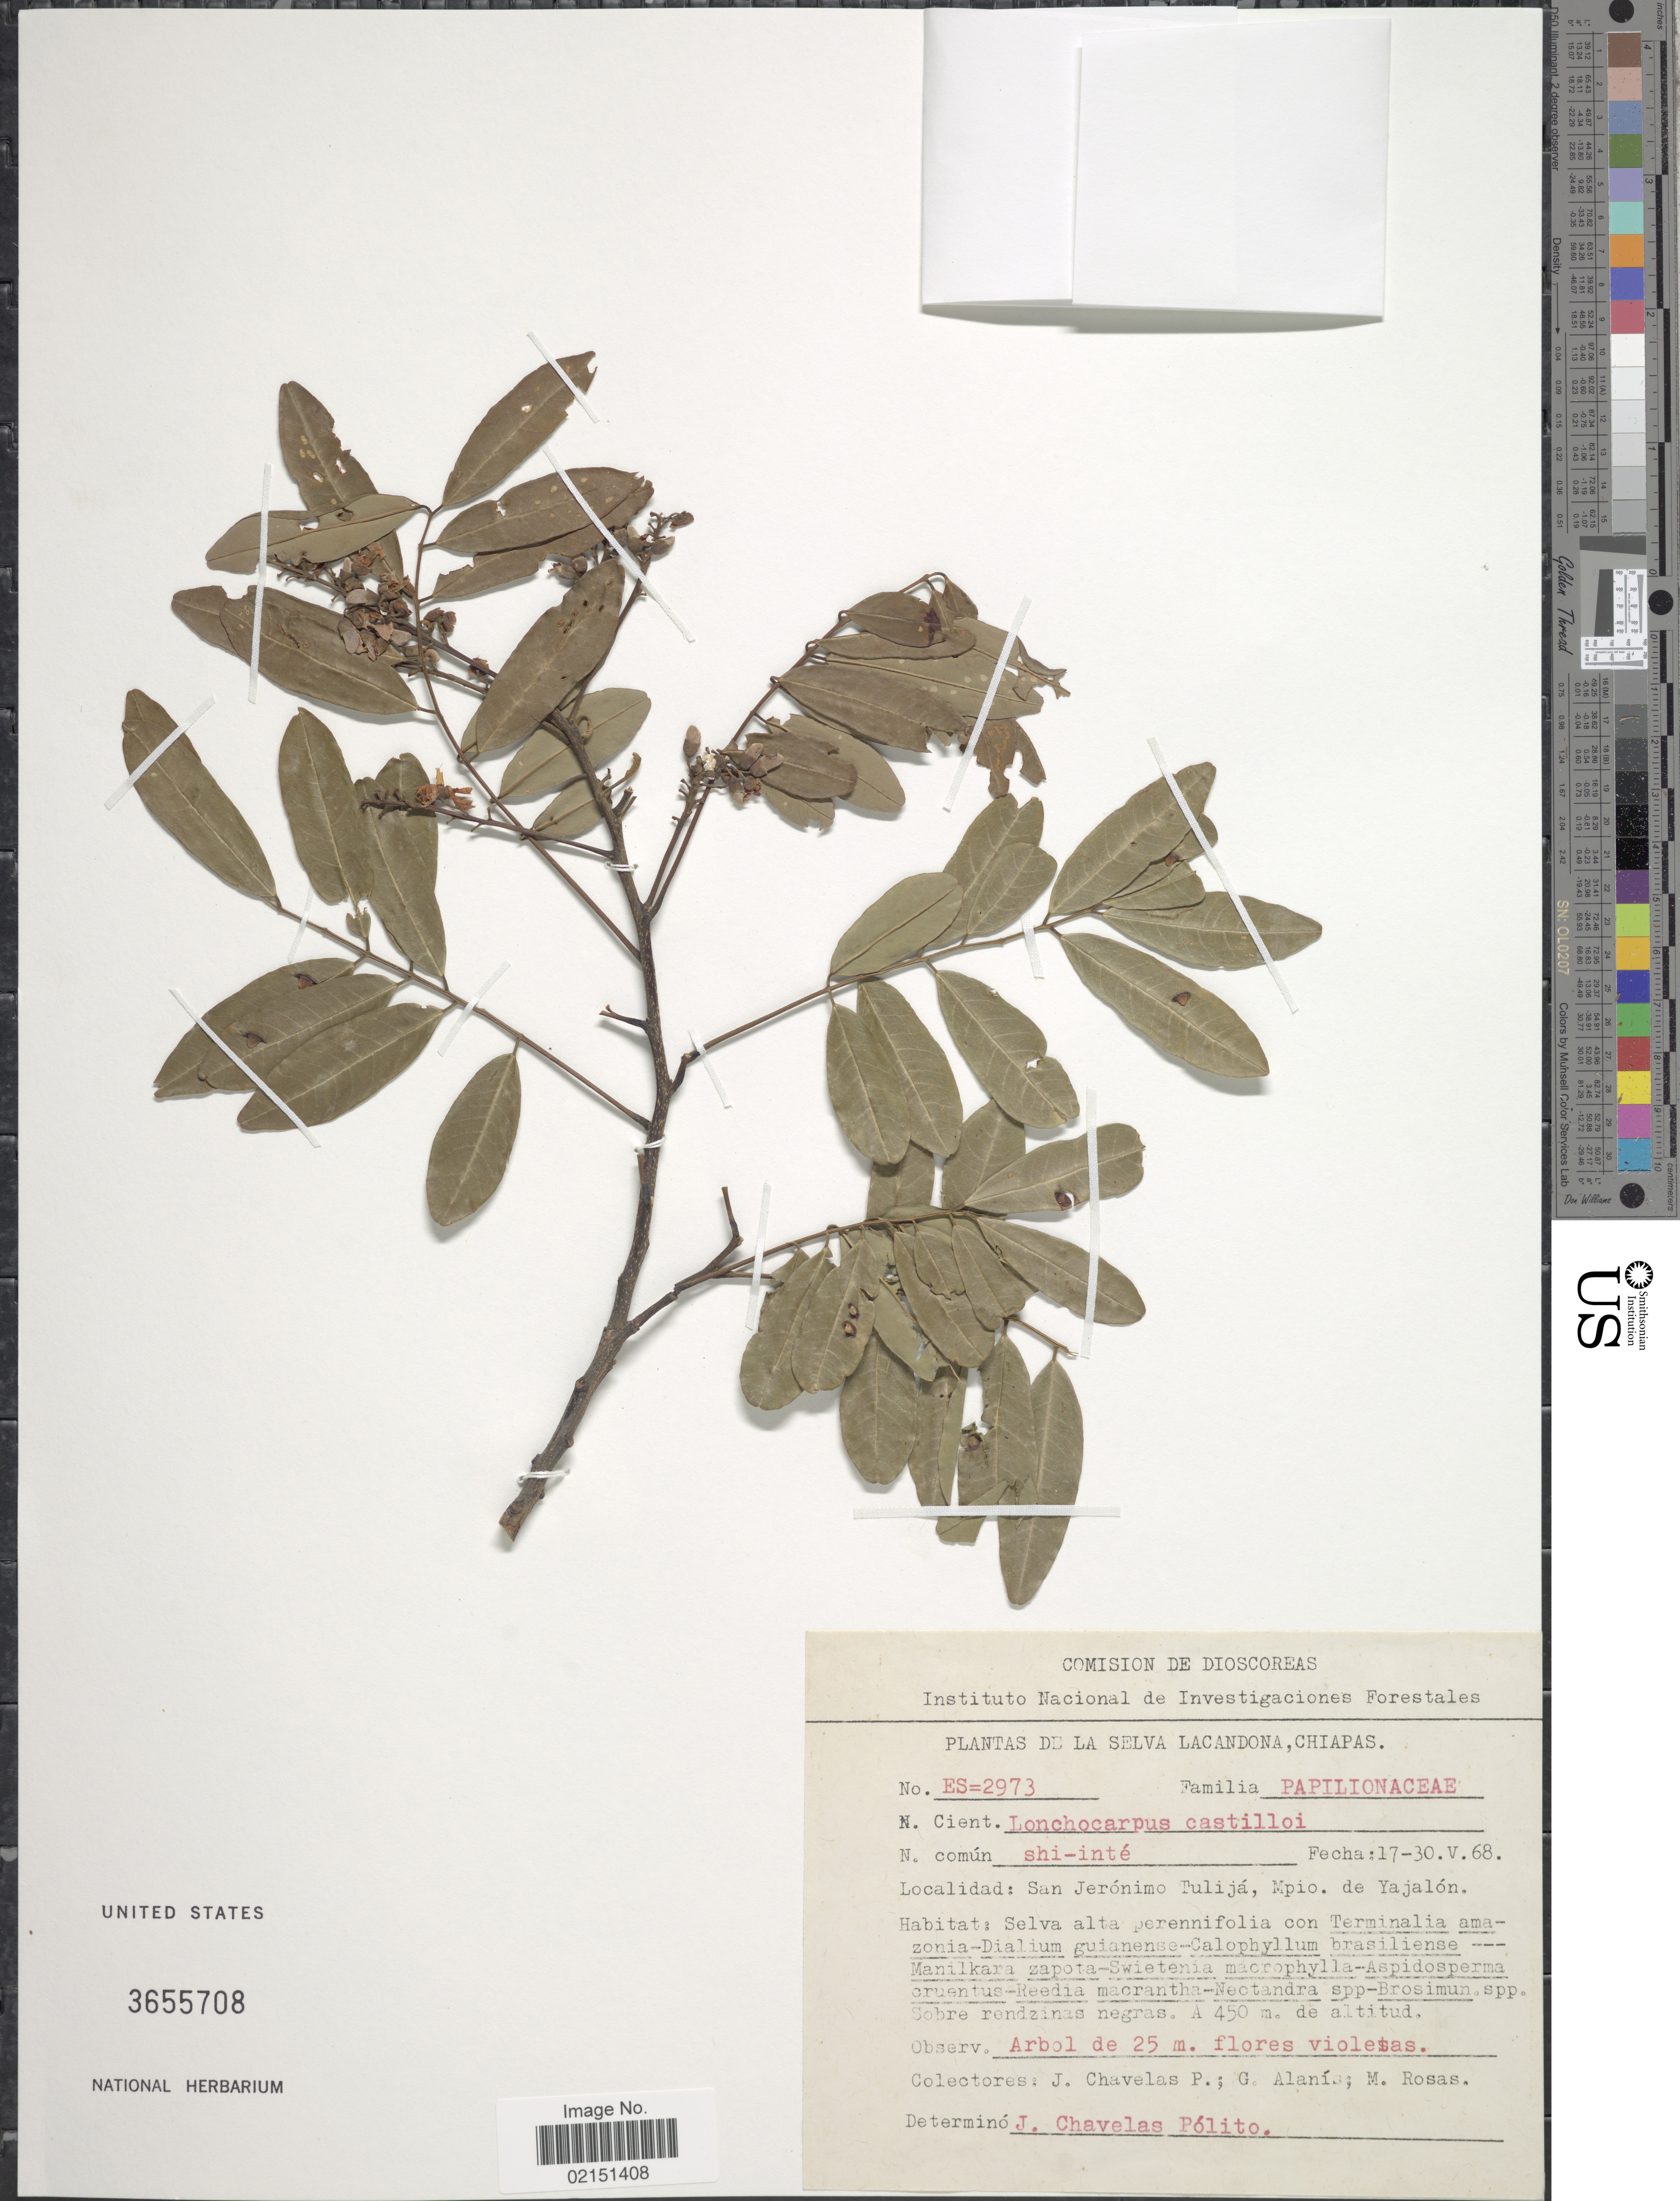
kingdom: Plantae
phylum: Tracheophyta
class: Magnoliopsida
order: Fabales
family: Fabaceae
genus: Lonchocarpus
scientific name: Lonchocarpus castilloi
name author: Standl.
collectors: J. Chavelas P., G. Alanis & M. Rosas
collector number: ES-2973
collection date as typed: Transcribed d/m/y: 17/5/68 to 30/5/68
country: Mexico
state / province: Chiapas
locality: De La Selva Lacandona, Chiapas, San Jeronimo Tulija, Mpio. de Yajalon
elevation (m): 450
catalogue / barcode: US 3655708